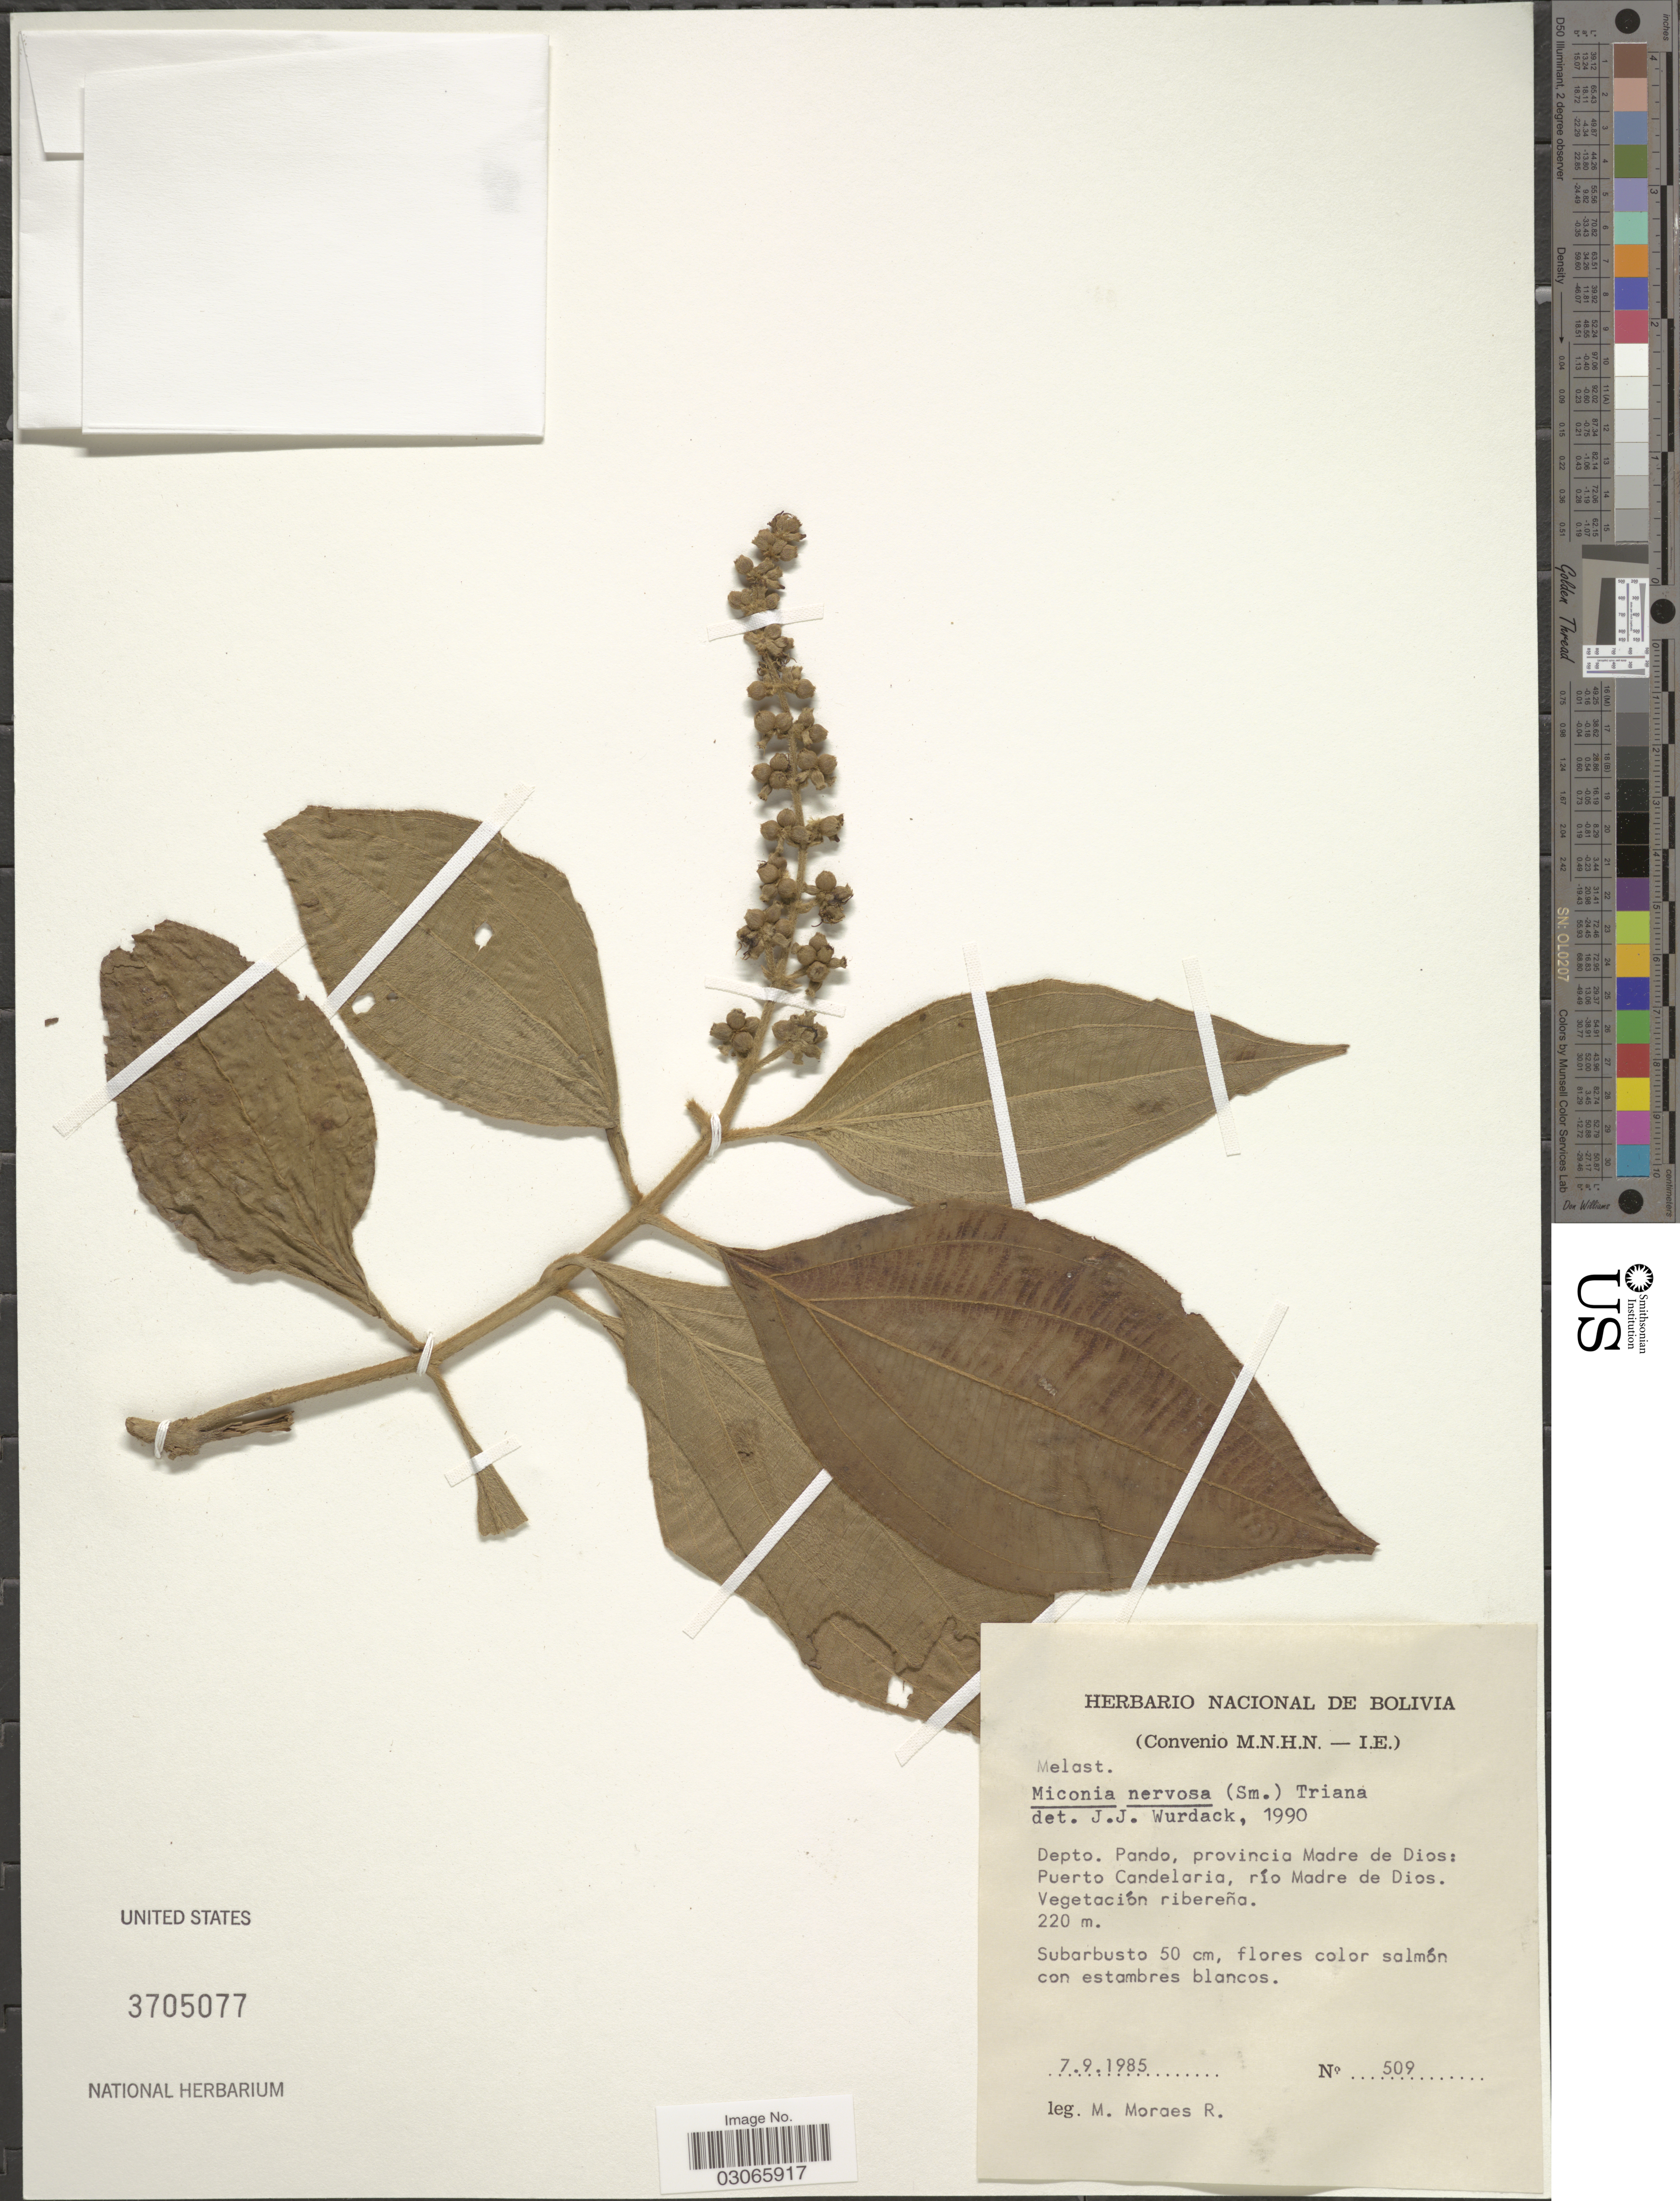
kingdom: Plantae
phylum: Tracheophyta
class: Magnoliopsida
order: Myrtales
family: Melastomataceae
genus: Miconia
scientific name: Miconia nervosa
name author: (Sm.) Triana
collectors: M. Moraes R.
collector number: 509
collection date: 1985-09-07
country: Bolivia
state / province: Pando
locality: Depto. Pando, provincia Madre de Dios: Puerto Candelaria, río Madre de Dios.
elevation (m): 220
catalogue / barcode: US 3705077